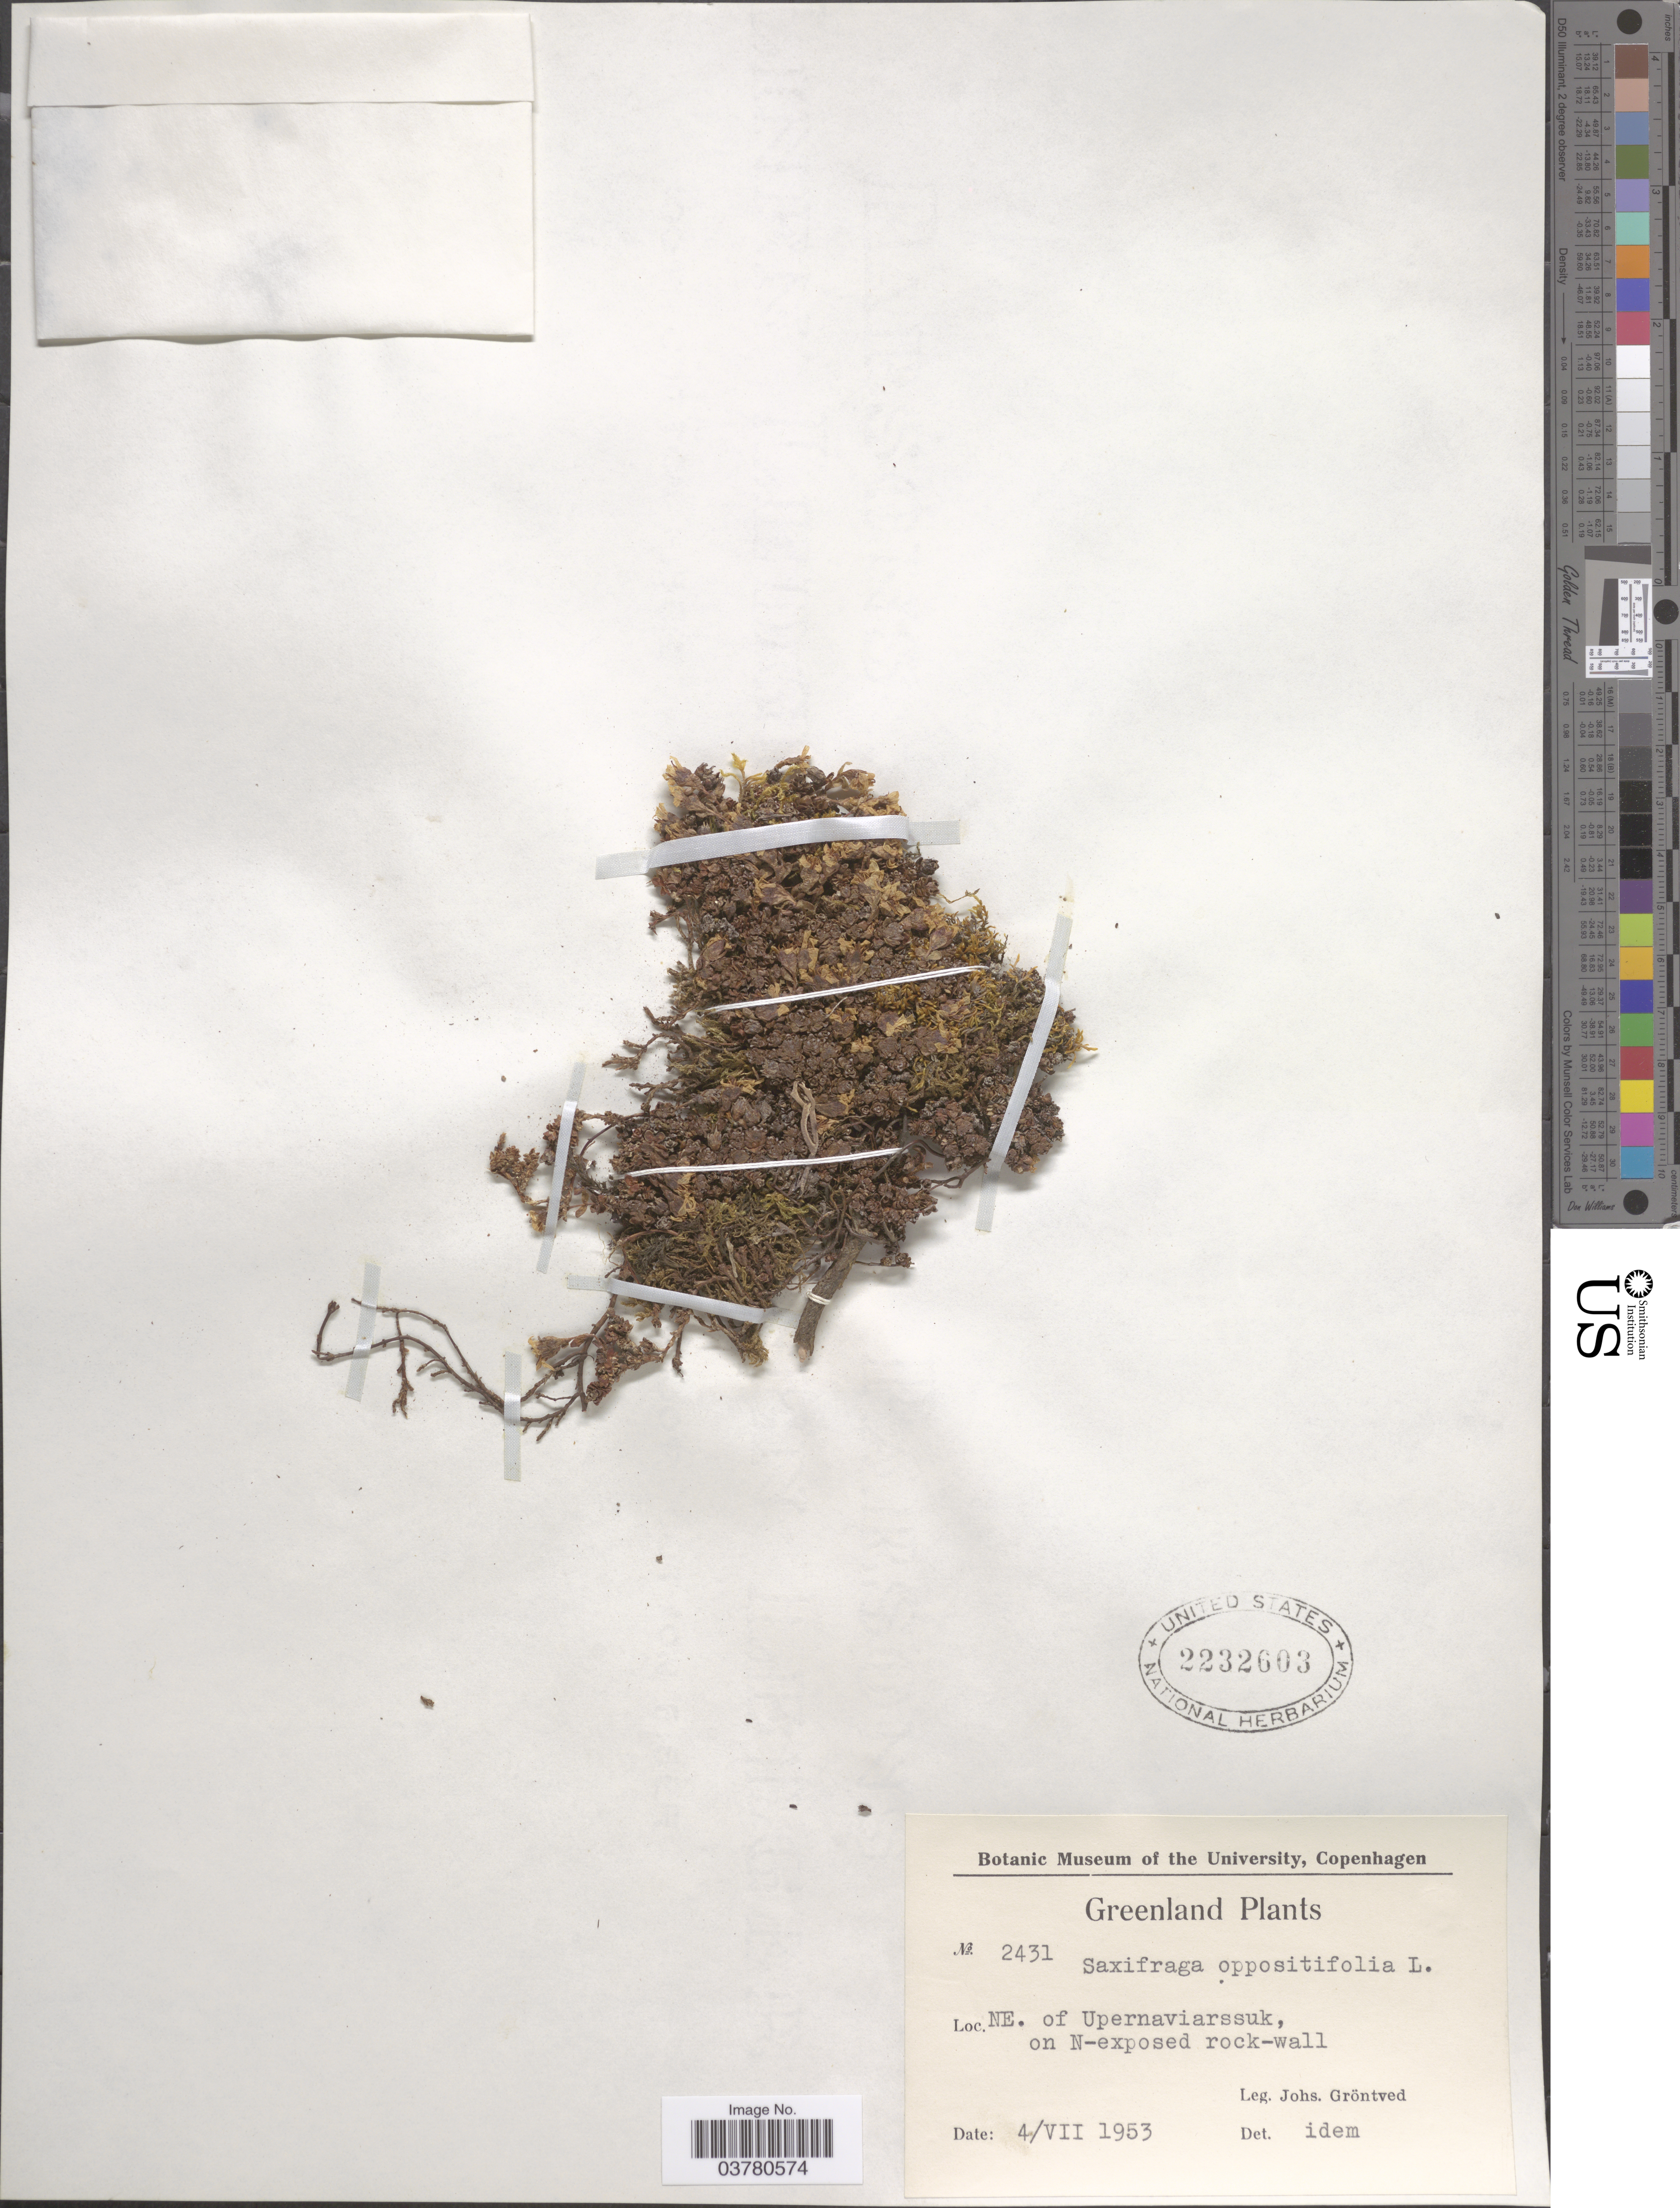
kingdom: Plantae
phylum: Tracheophyta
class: Magnoliopsida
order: Saxifragales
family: Saxifragaceae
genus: Saxifraga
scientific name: Saxifraga oppositifolia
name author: L.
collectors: J. Gröntved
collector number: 2431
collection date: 1953-07-04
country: Greenland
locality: NE. of Upernaviarssuk, on N-exposed rock-wall.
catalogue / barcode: US 2232603